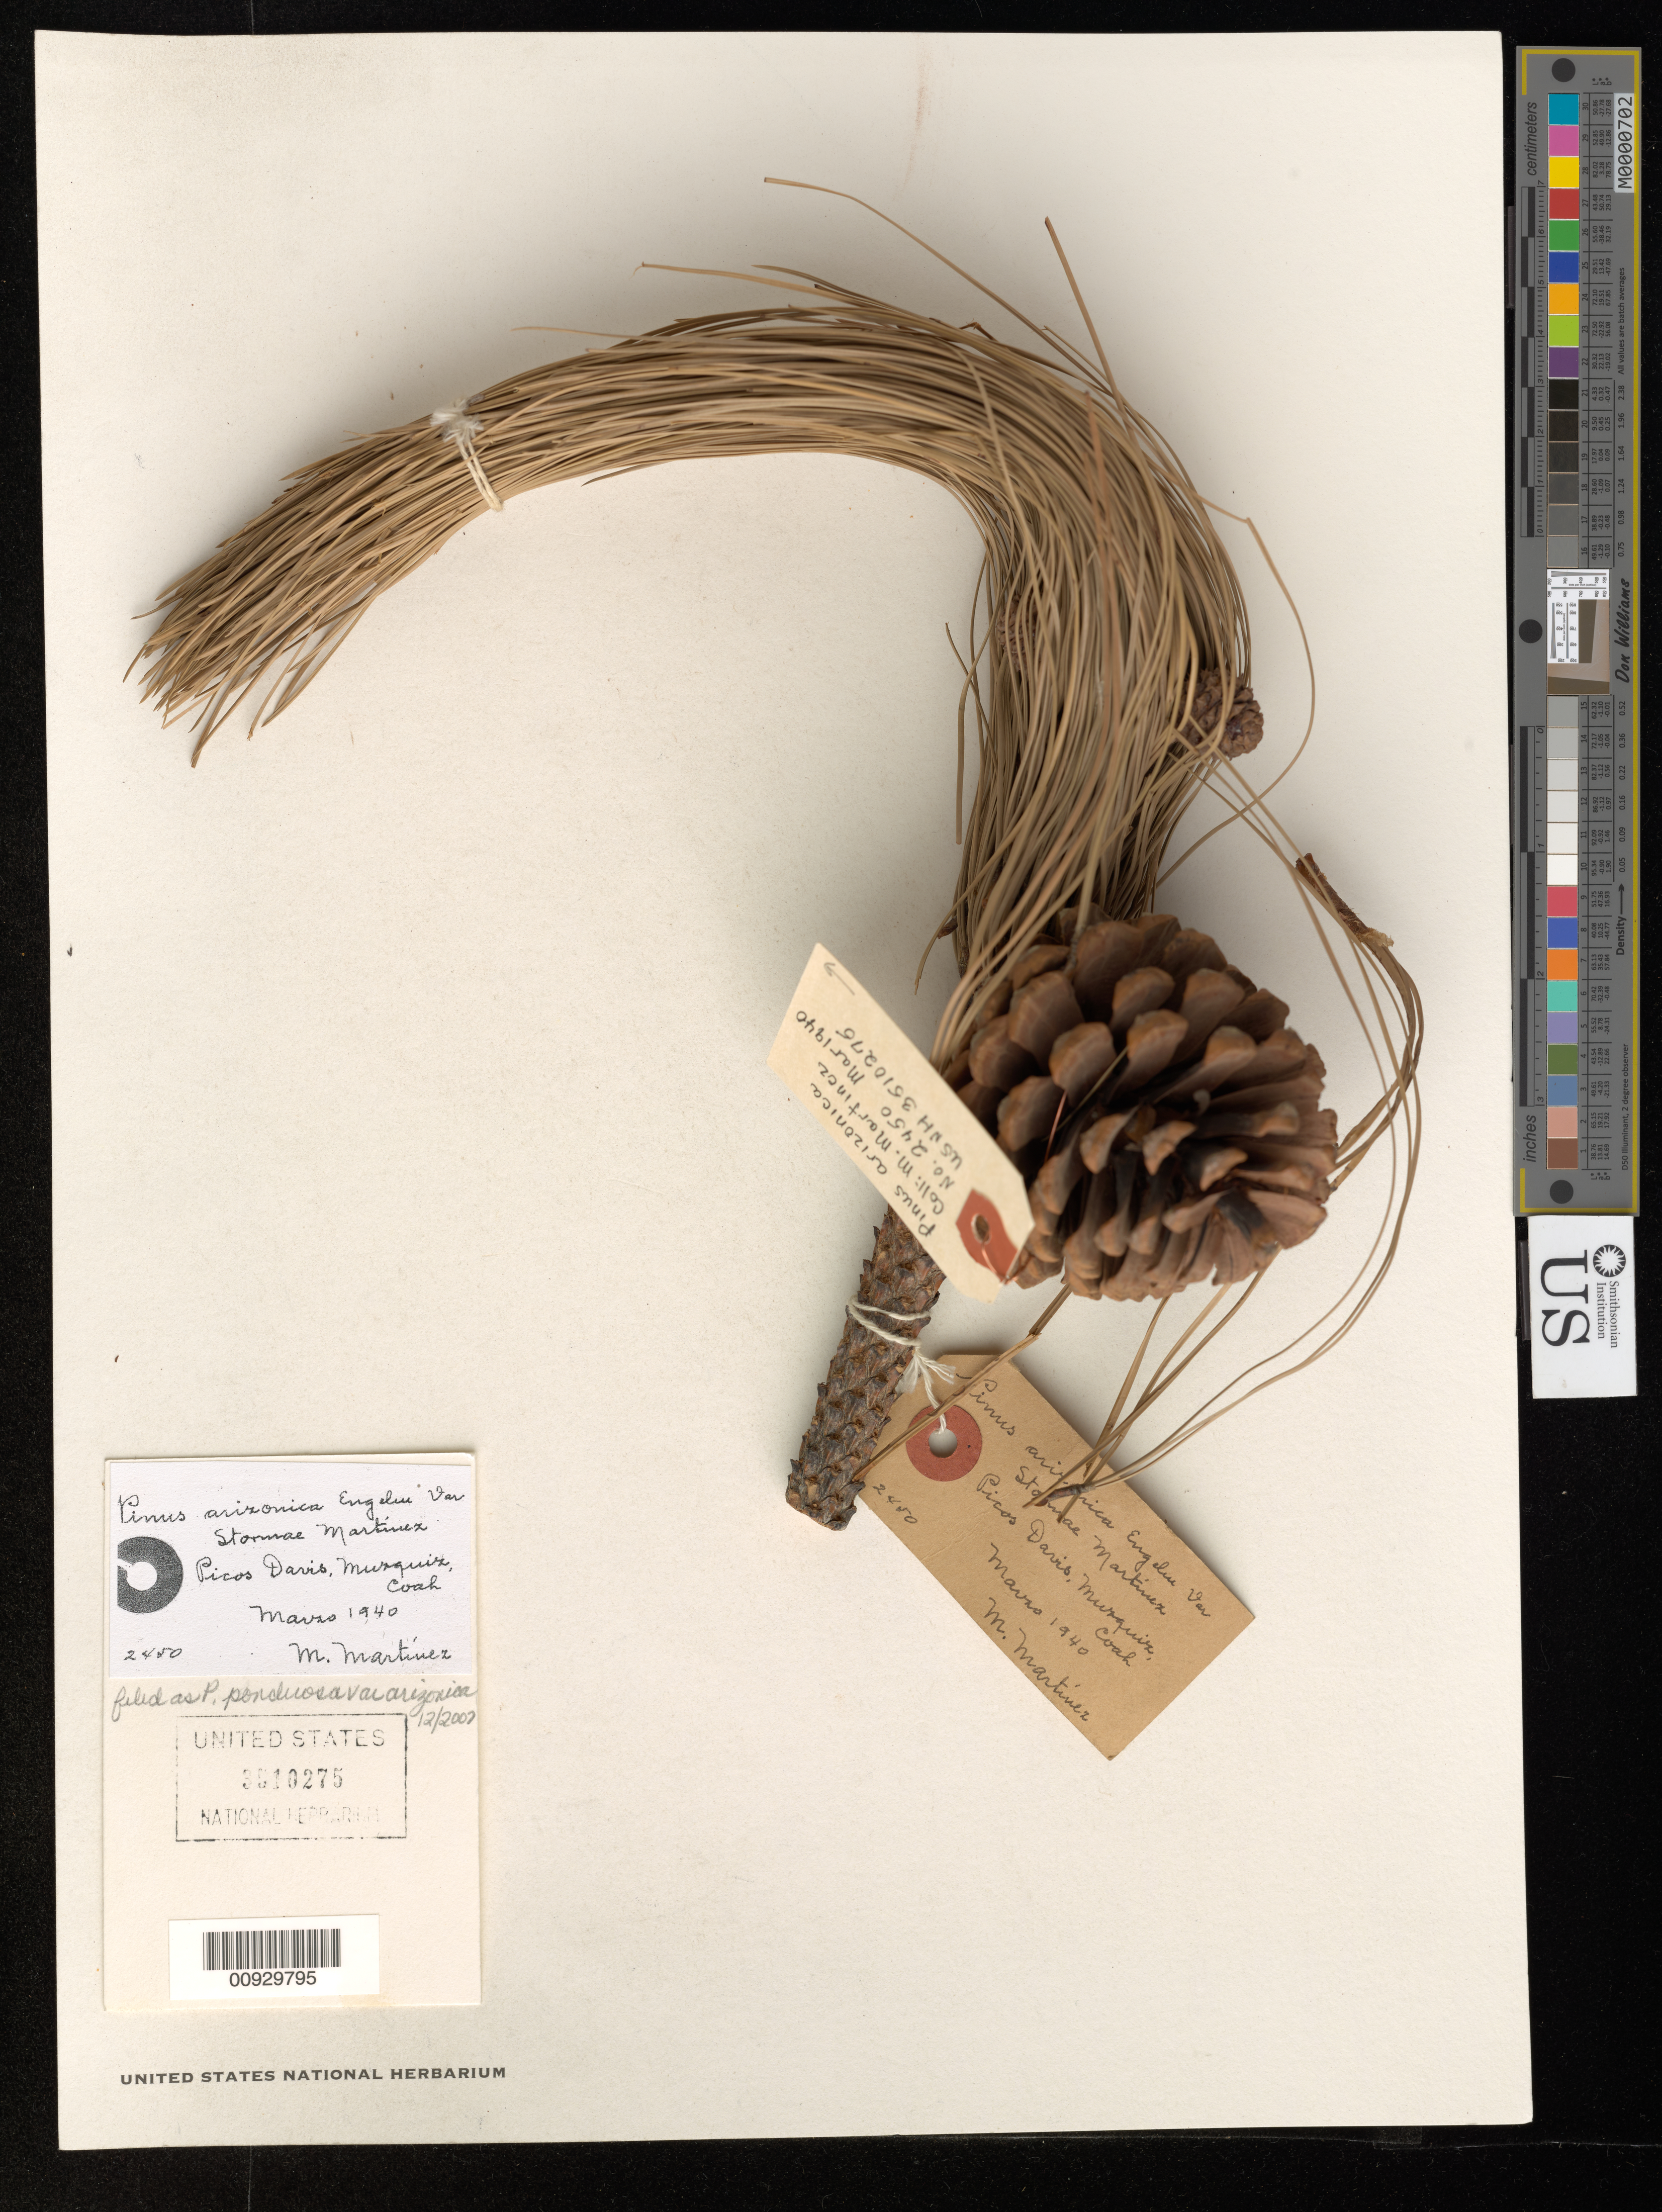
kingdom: Plantae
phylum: Tracheophyta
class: Pinopsida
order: Pinales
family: Pinaceae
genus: Pinus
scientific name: Pinus ponderosa var. arizonica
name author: (Engelm.) Shaw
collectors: M. Martinez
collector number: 2450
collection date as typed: Mar 1940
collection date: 1940-03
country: Mexico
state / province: Coahuila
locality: Pico Davis, Murquiz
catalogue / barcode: US 3510275